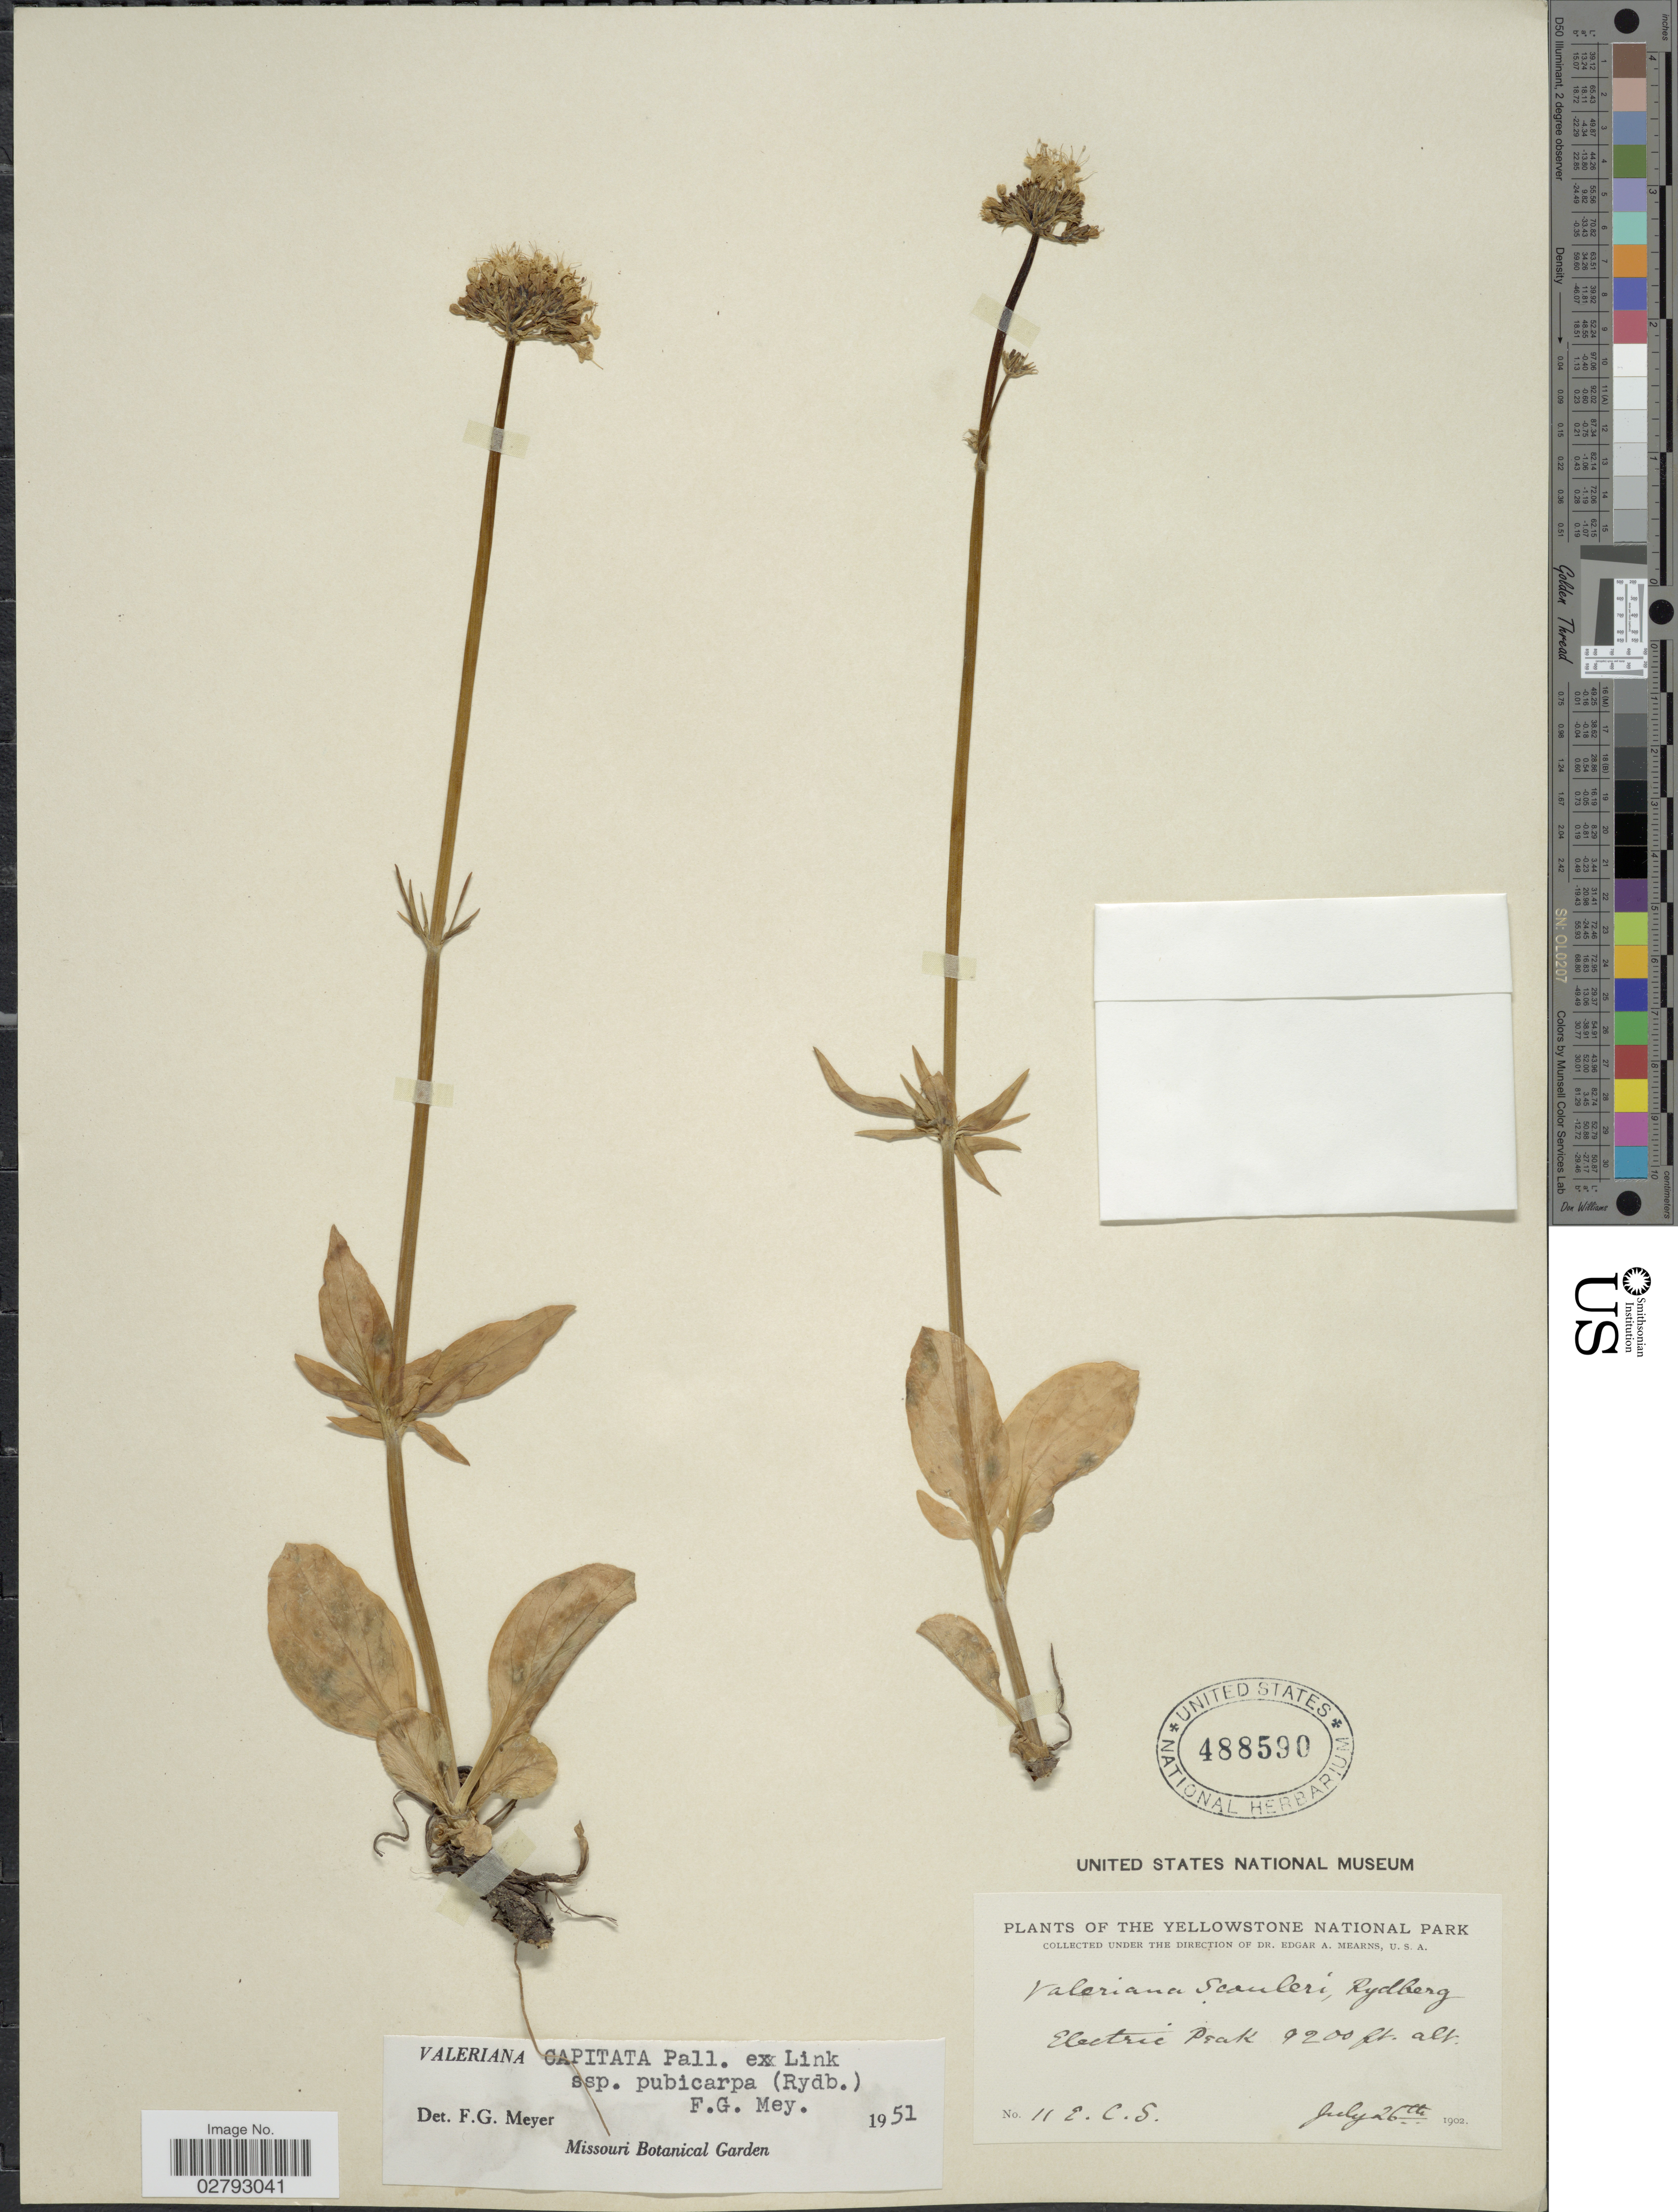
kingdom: Plantae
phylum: Tracheophyta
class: Magnoliopsida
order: Dipsacales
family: Caprifoliaceae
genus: Valeriana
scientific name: Valeriana capitata subsp. pubicarpa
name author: (Rydb.) F.G. Mey.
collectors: E. C. Smith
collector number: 11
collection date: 1902-07-26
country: United States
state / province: Montana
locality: Yellowstone National Park. Electric Peak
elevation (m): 2804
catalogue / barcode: US 488590